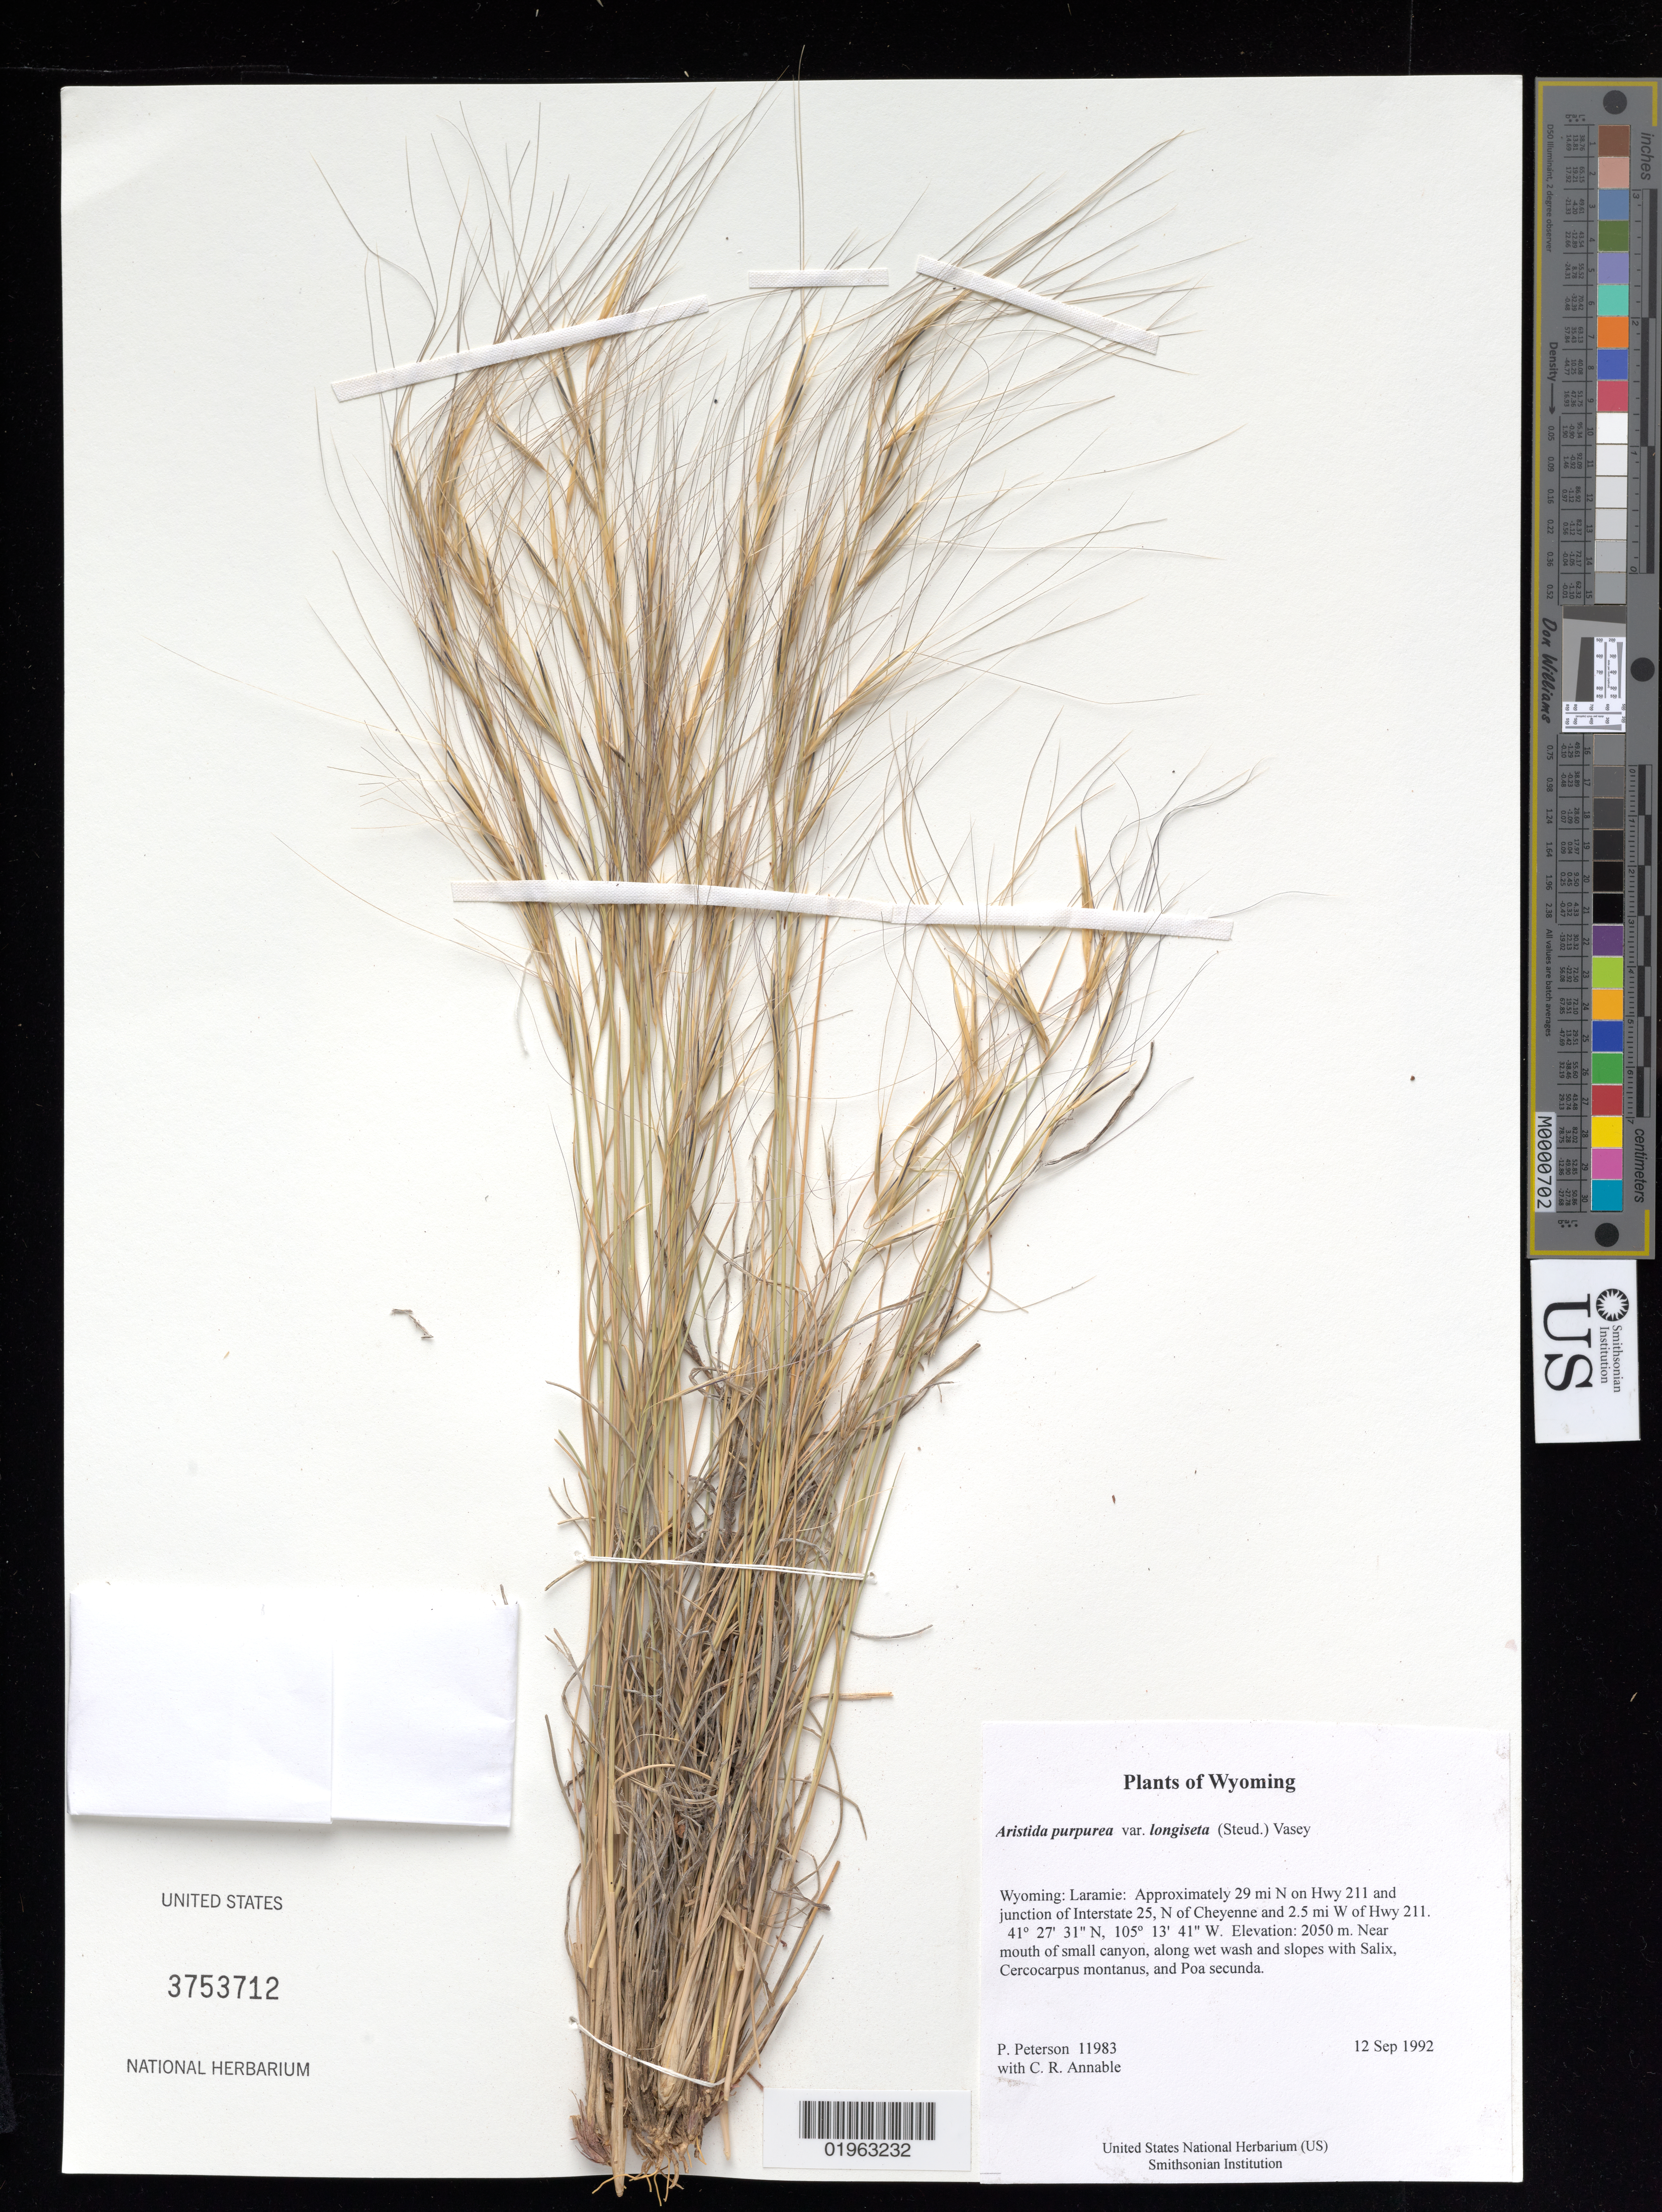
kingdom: Plantae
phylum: Tracheophyta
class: Liliopsida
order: Poales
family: Poaceae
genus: Aristida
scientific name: Aristida purpurea var. longiseta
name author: (Steud.) Vasey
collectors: P. M. Peterson & C. R. Annable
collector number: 11983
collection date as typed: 12 Sep 1992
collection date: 1992-09-12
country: United States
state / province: Wyoming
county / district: Laramie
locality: Approximately 29 mi N on Hwy 211 and junction of Interstate 25, N of Cheyenne and 2.5 mi W of Hwy 211.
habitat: Near mouth of small canyon, along wet wash and slopes with Salix, Cercocarpus montanus, and Poa secunda.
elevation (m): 2050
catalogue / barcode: US 3753712